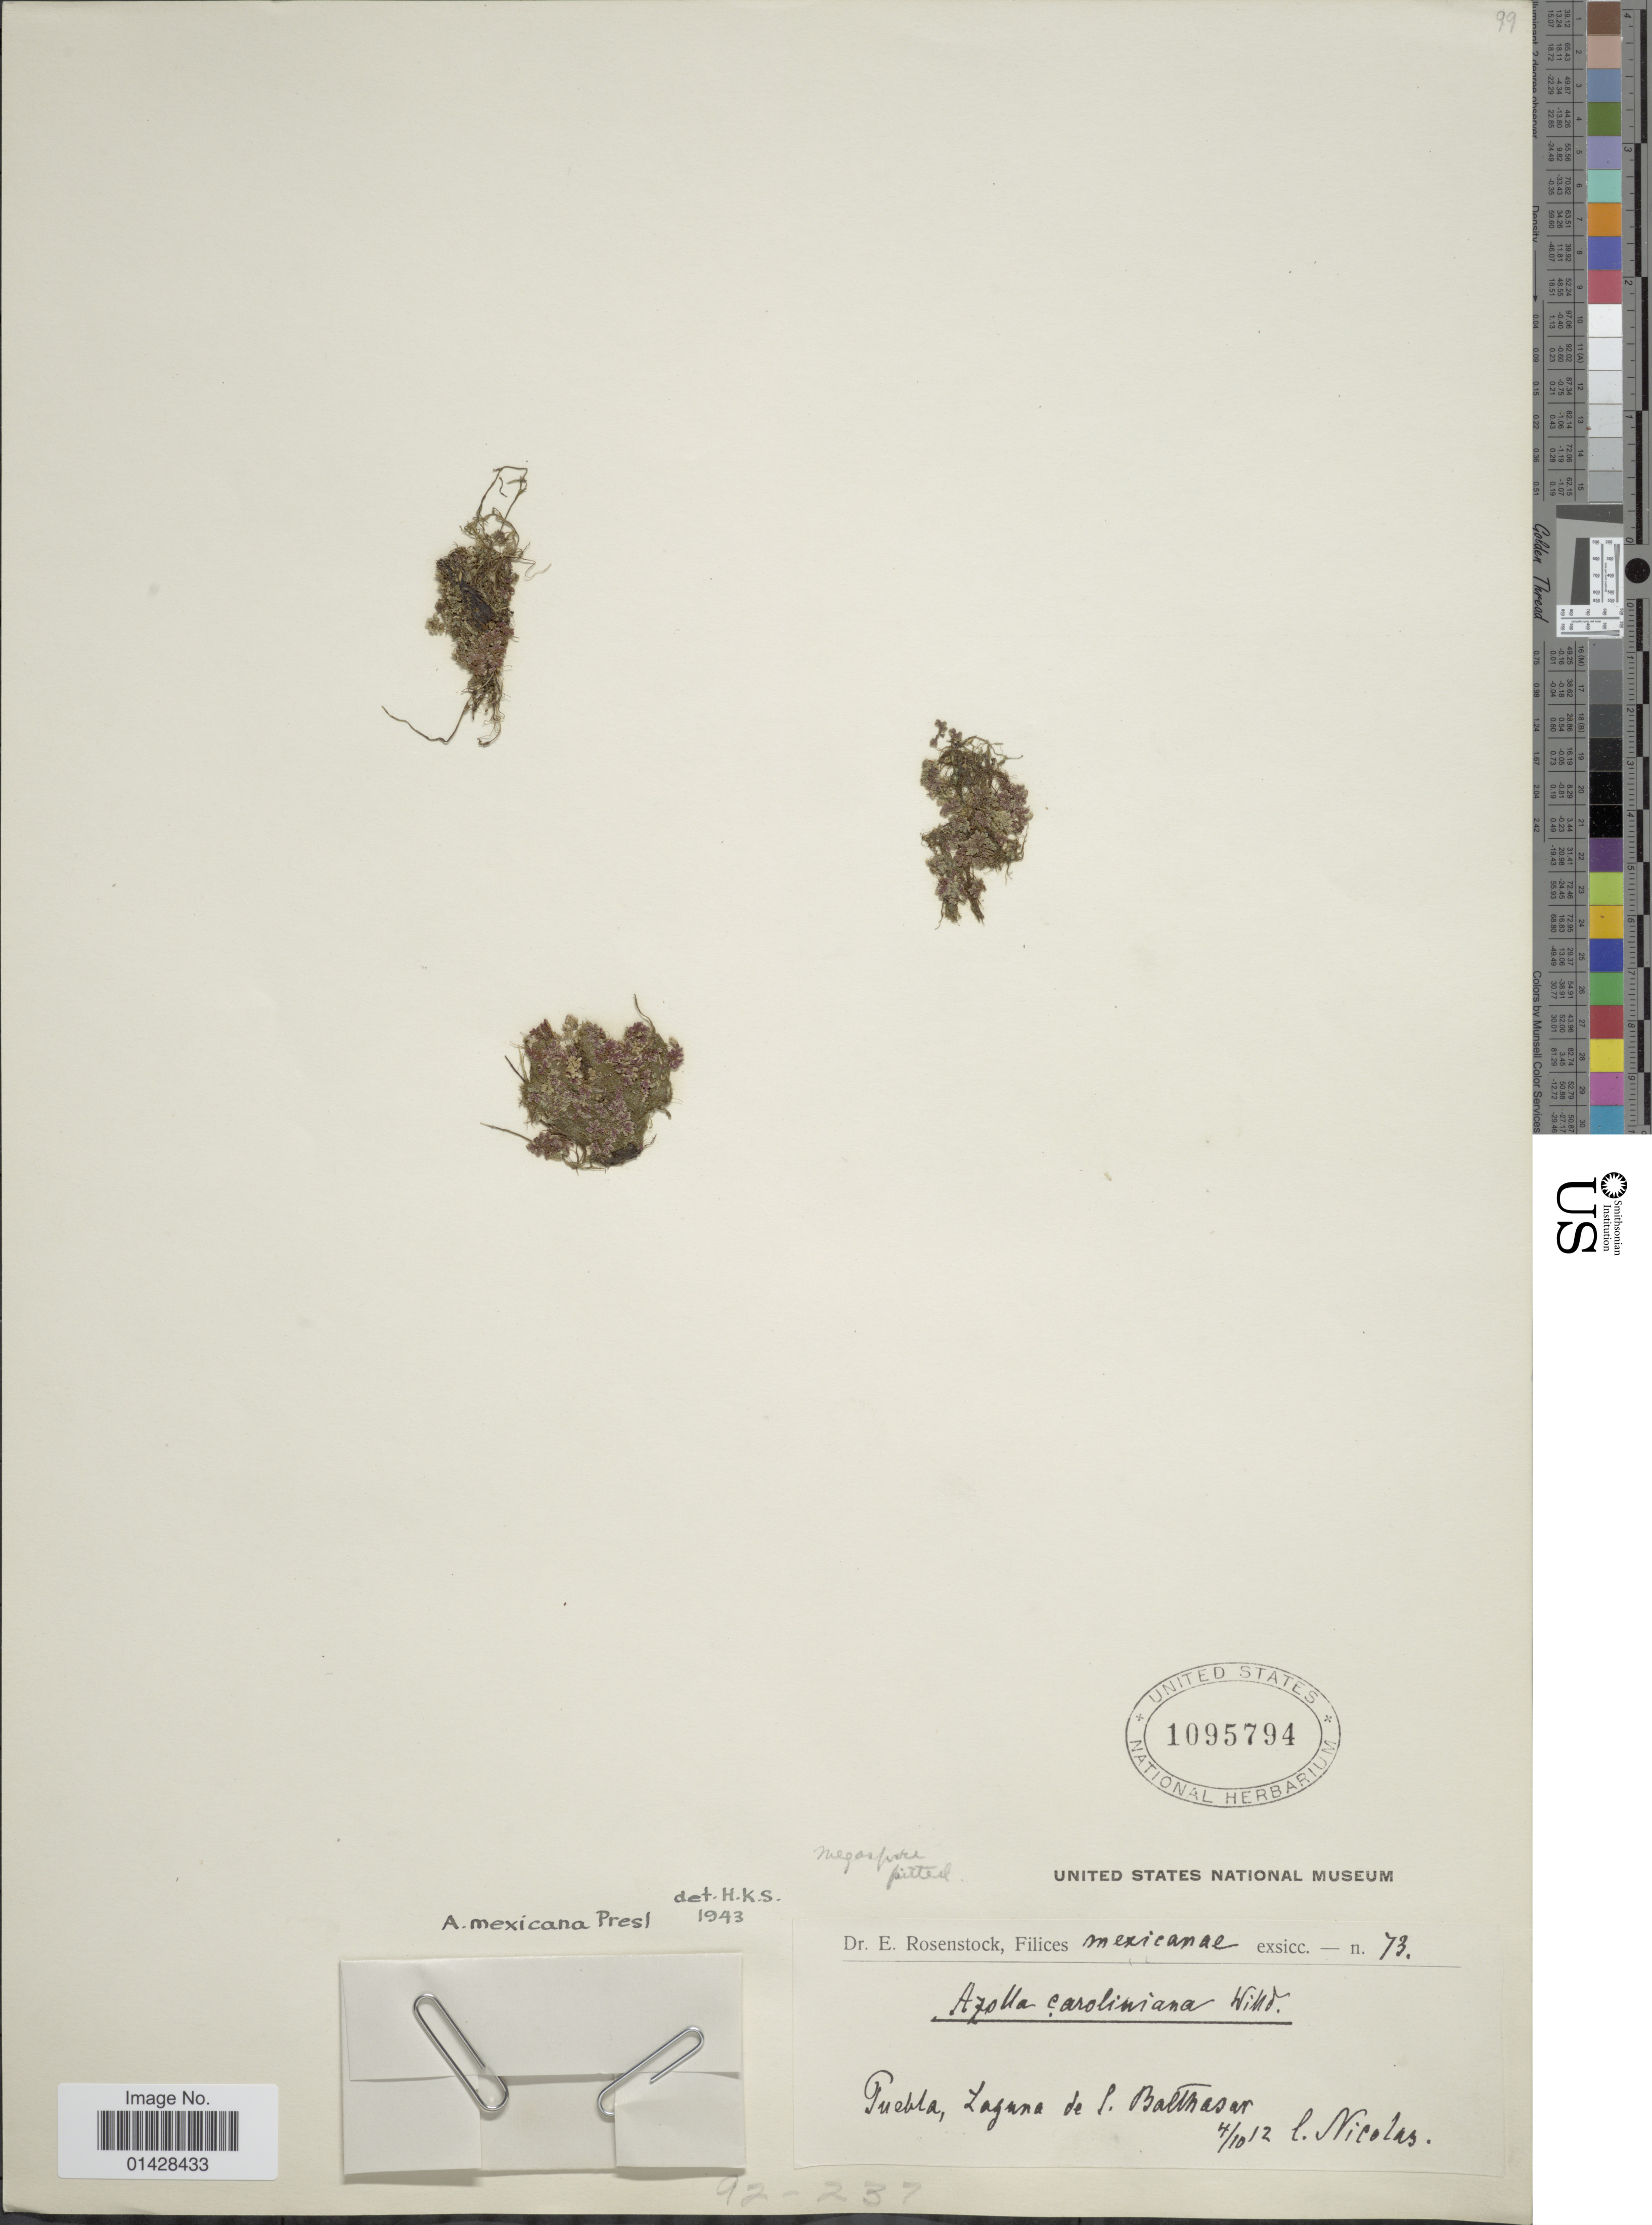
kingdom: Plantae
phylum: Tracheophyta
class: Polypodiopsida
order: Salviniales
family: Salviniaceae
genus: Azolla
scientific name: Azolla mexicana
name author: C. Presl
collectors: L. Nicolas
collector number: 73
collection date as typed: Transcribed d/m/y: 4/10/12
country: Mexico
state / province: Puebla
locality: Laguna de l. Balthasar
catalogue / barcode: US 1095794